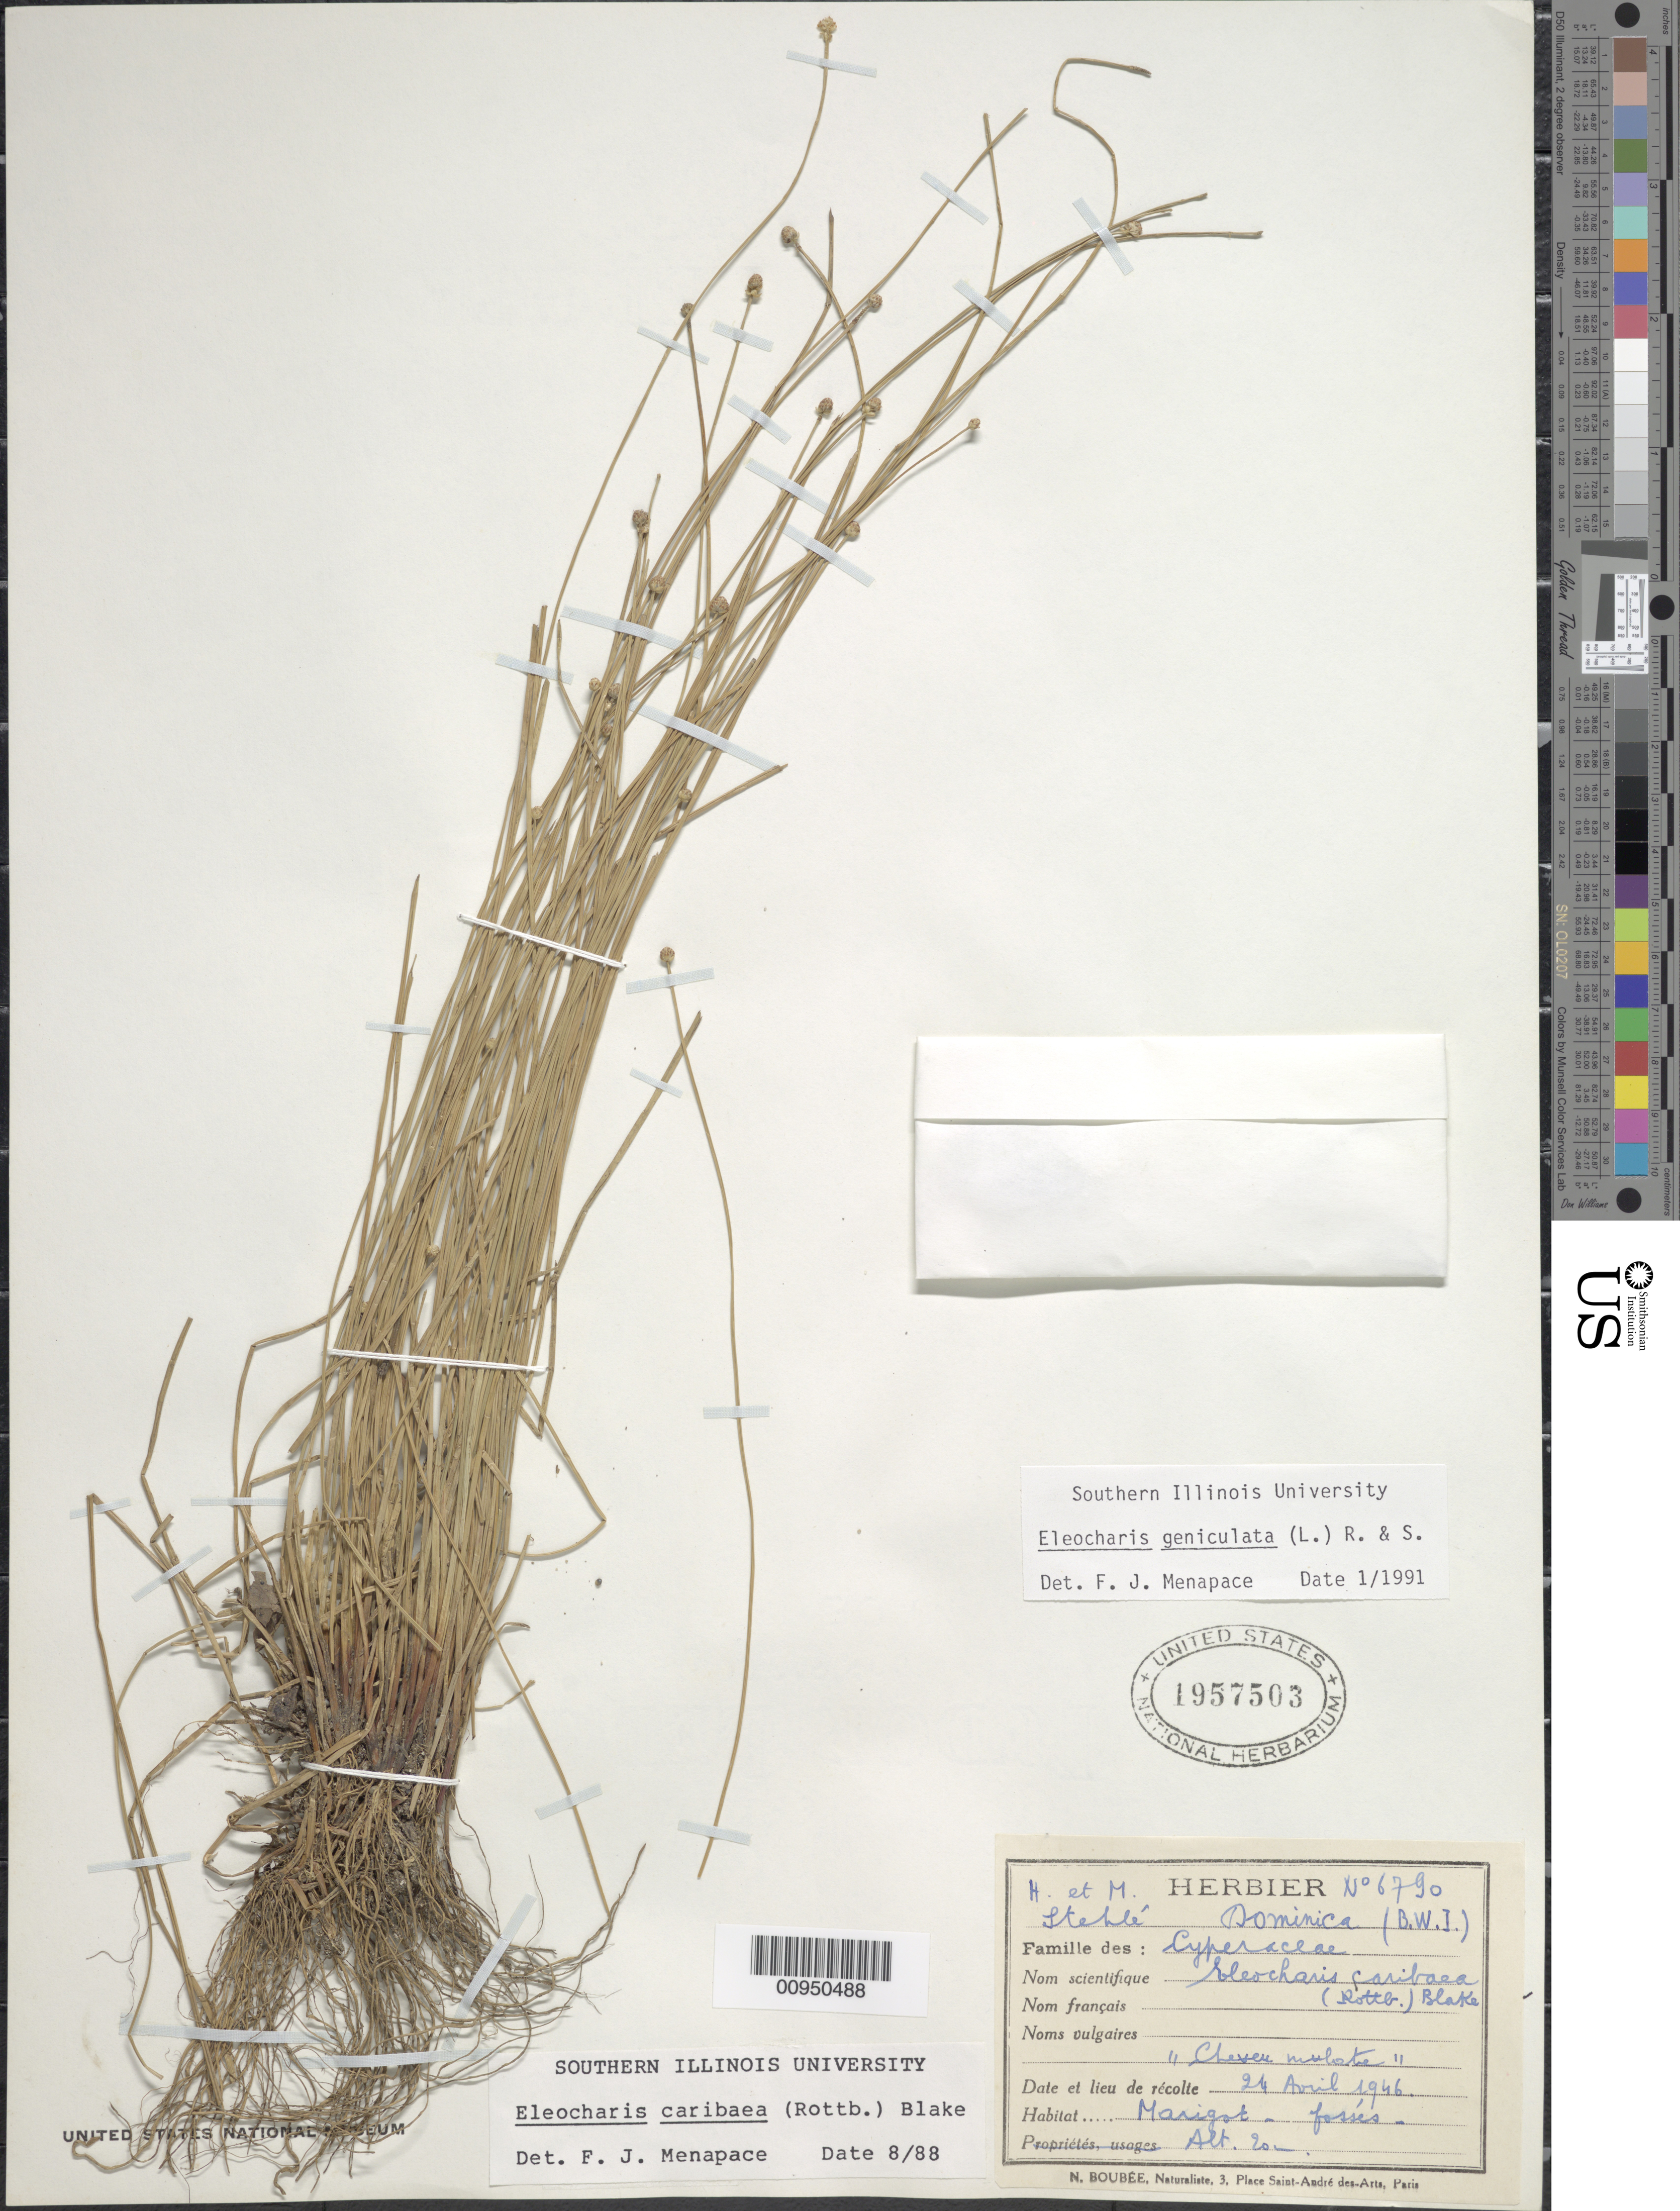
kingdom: Plantae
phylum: Tracheophyta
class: Liliopsida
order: Poales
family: Cyperaceae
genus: Eleocharis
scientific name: Eleocharis geniculata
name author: (L.) Roem. & Schult.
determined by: Menapace, F. J.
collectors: H. Stehlé & M. Stehlé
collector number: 6790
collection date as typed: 24 Apr 1946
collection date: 1946-04-24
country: Dominica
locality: Marigot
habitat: Fossé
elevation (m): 20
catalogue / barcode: US 1957503